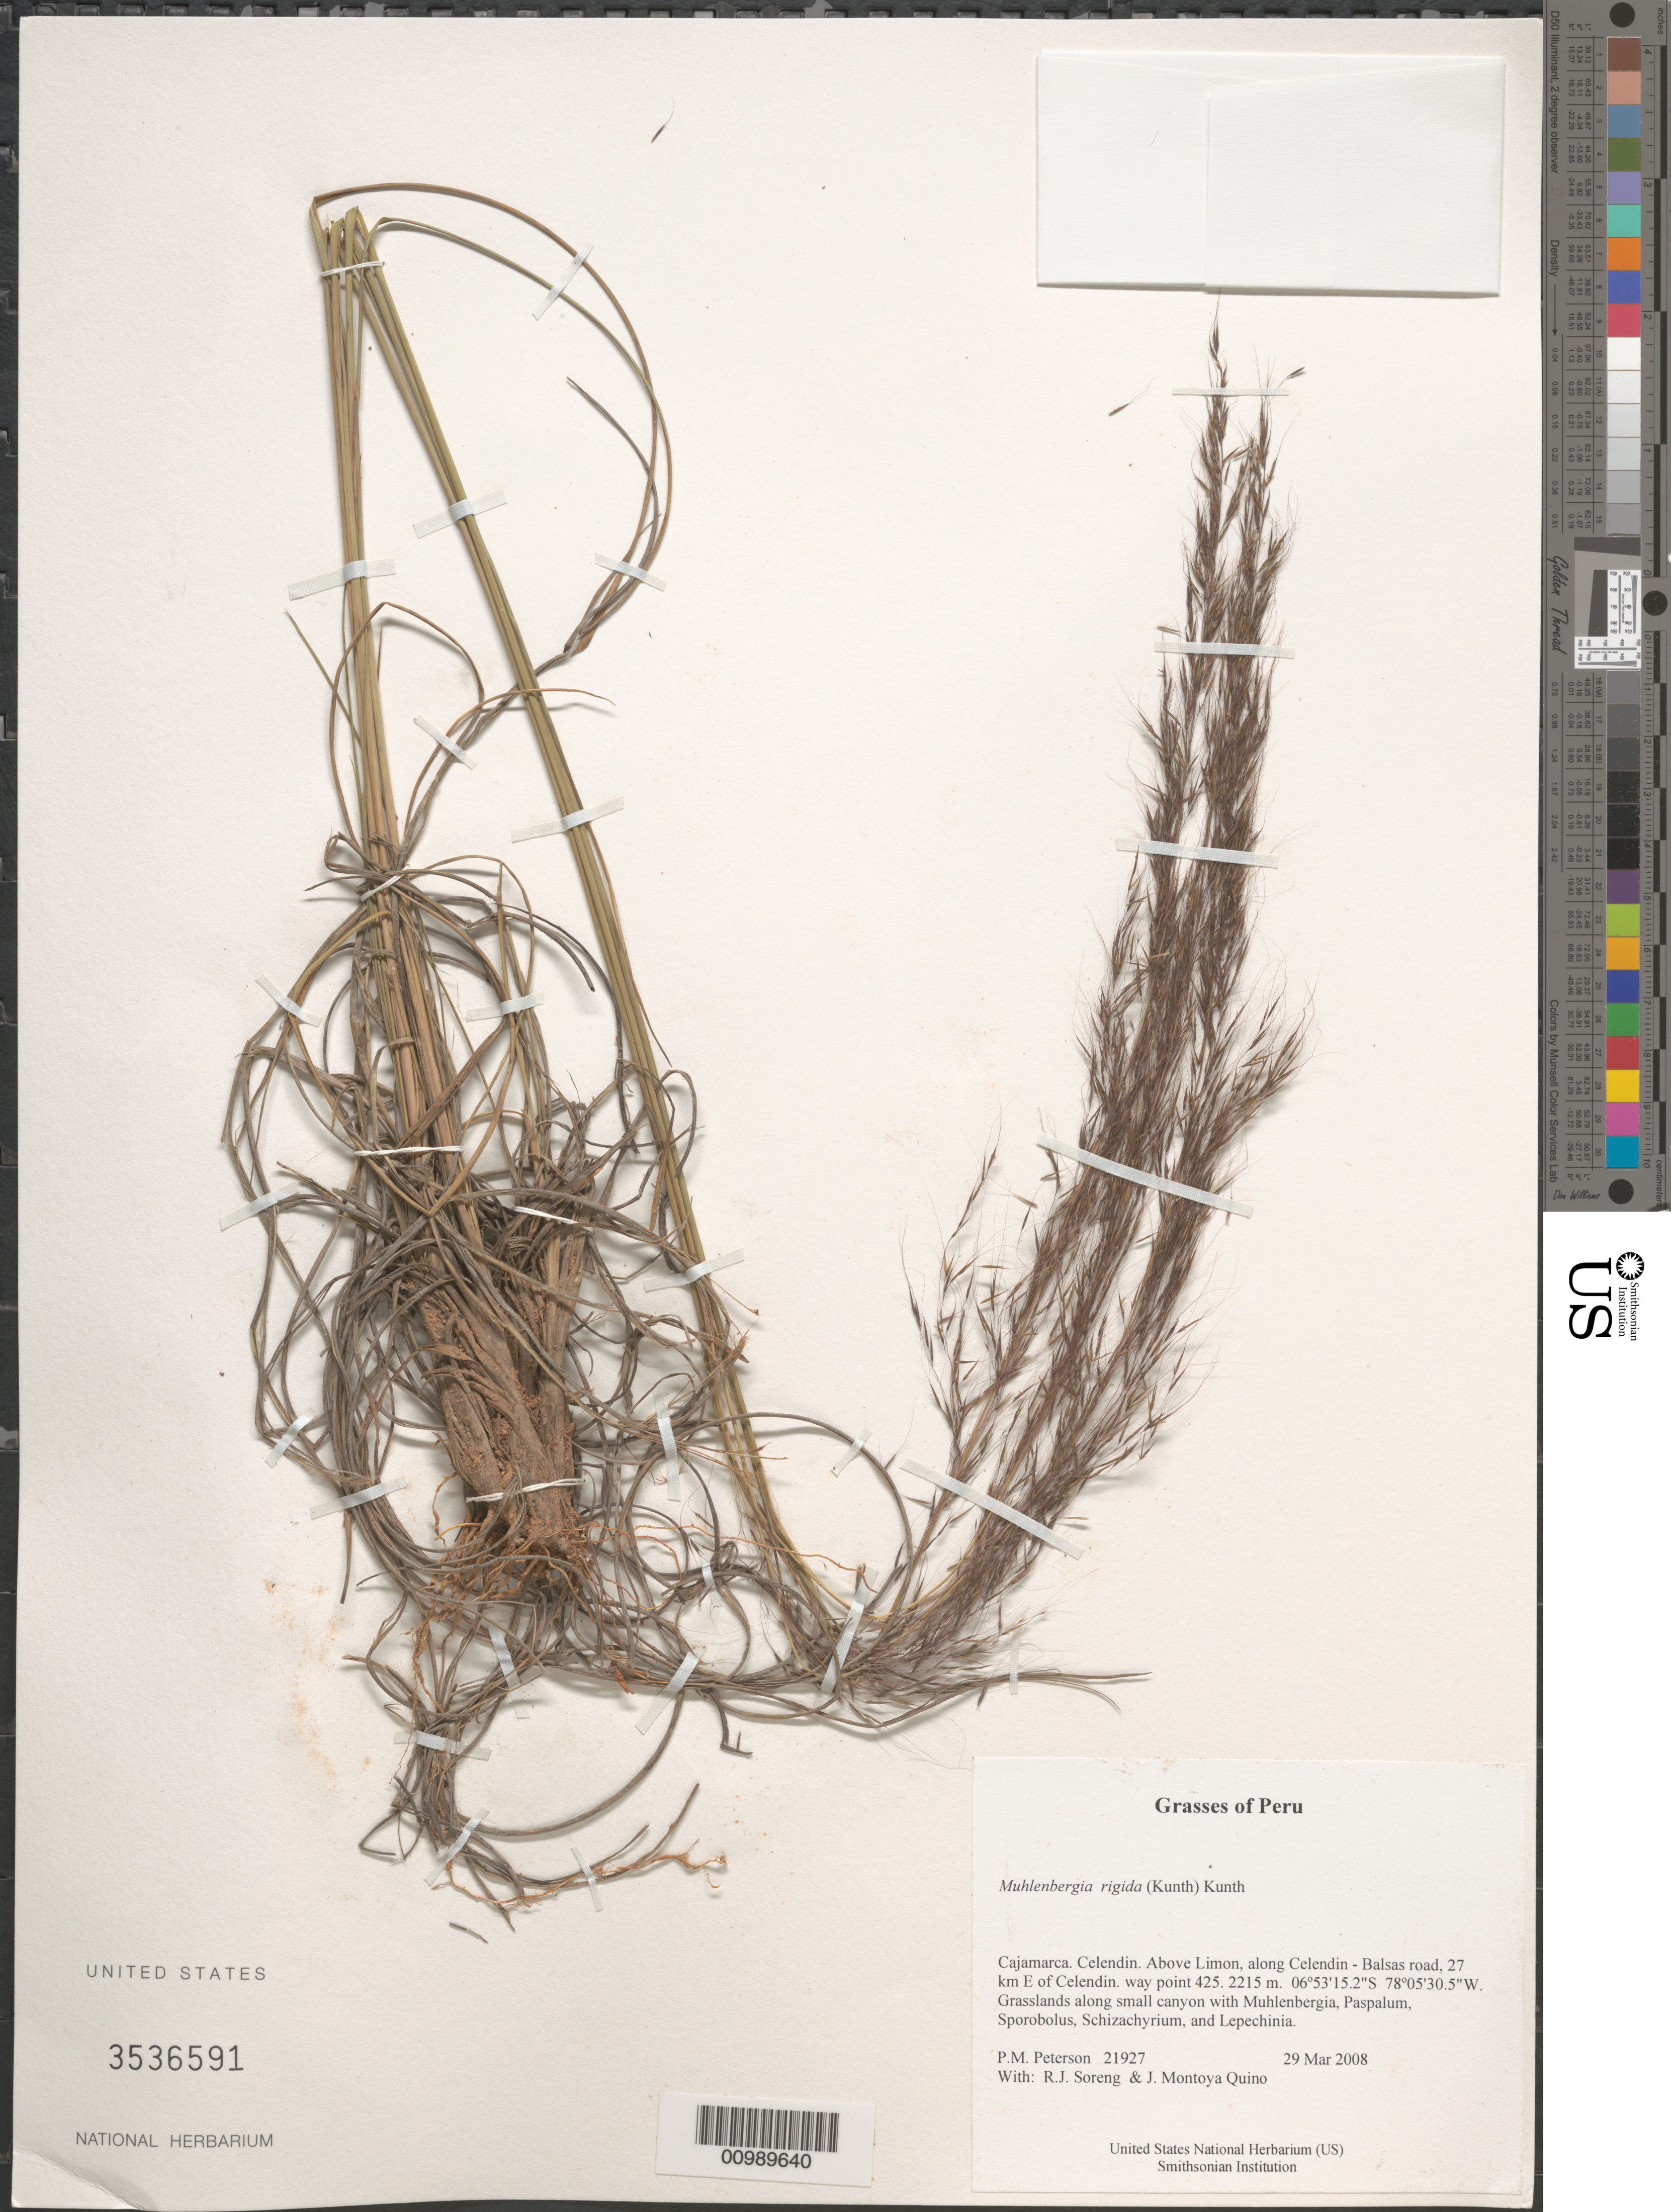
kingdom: Plantae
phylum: Tracheophyta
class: Liliopsida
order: Poales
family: Poaceae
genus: Muhlenbergia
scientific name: Muhlenbergia rigida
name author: (Kunth) Kunth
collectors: P. M. Peterson, R. J. Soreng & J. Montoya Quino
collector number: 21927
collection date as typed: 29 Mar 2008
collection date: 2008-03-29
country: Peru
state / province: Cajamarca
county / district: Celendín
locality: Above Limon, along Celendin - Balsas road, 27 km E of Celendin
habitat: Grasslands along small canyon with Muhlenbergia, Paspalum, Sporobolus, Schizachyrium, and Lepechinia.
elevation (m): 2215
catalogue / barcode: US 3536591